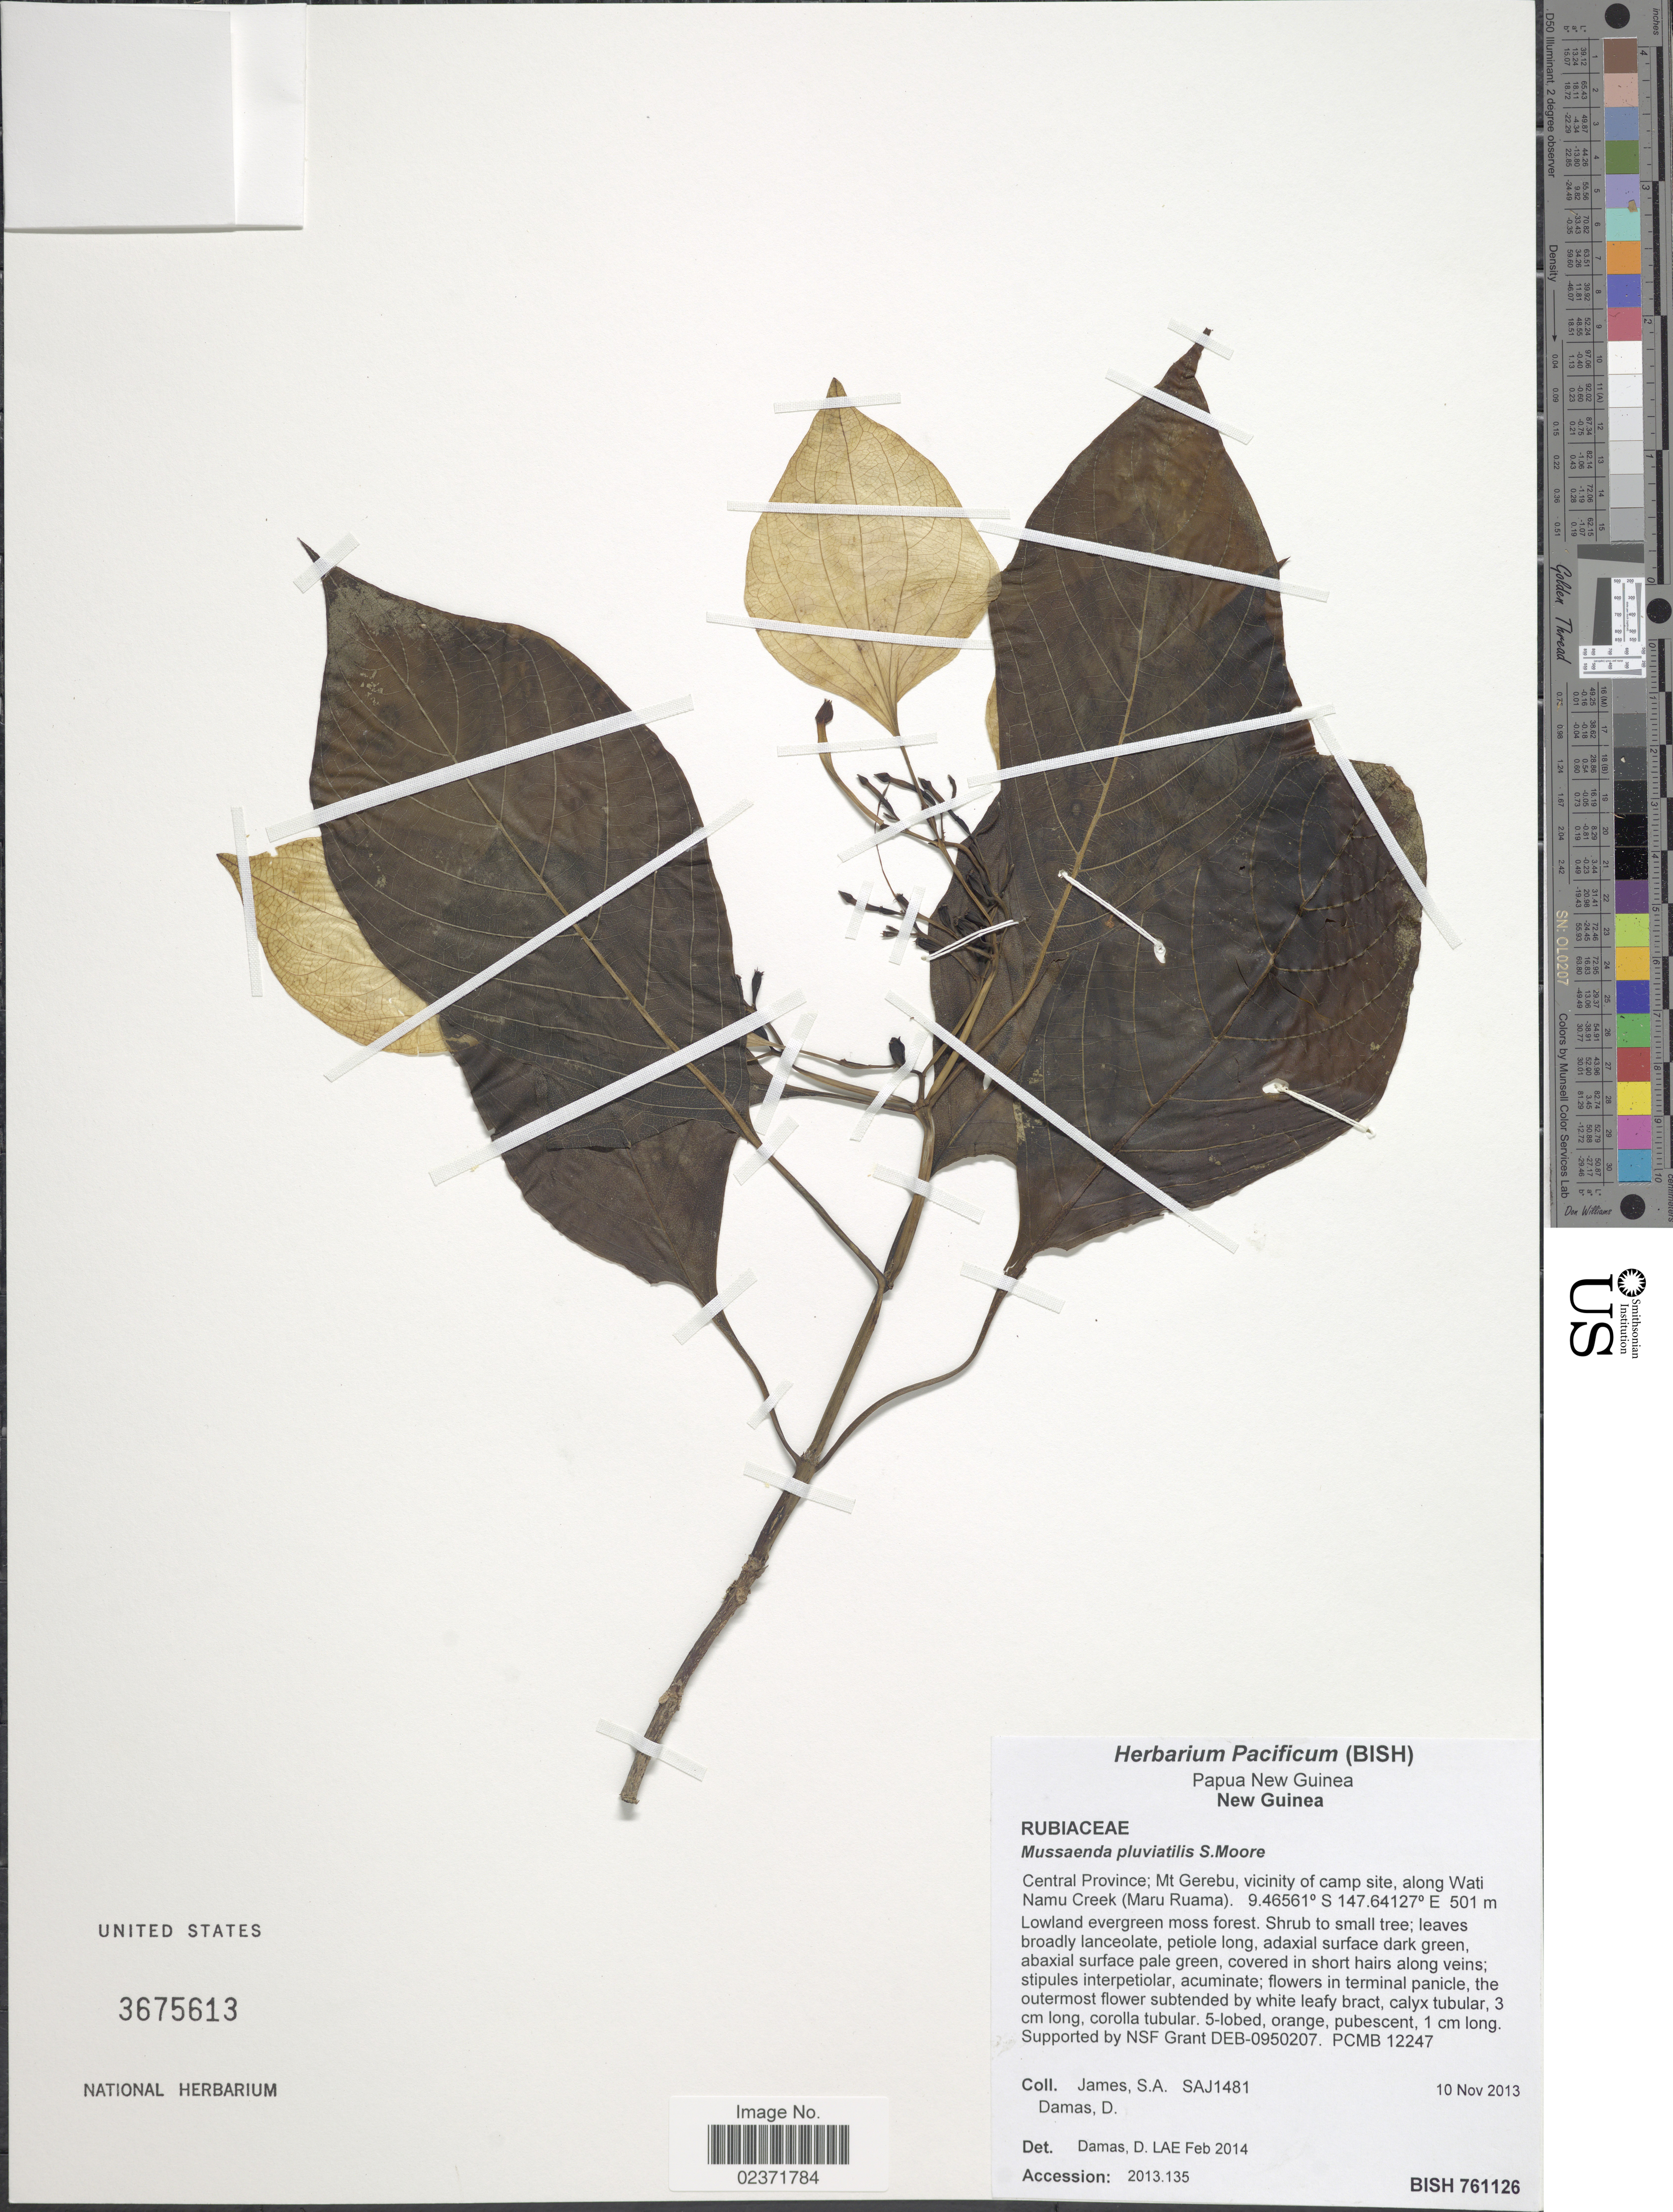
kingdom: Plantae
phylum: Tracheophyta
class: Magnoliopsida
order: Gentianales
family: Rubiaceae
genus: Mussaenda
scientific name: Mussaenda pluviatilis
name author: S. Moore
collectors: S. James & D. Damas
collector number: SAJ1481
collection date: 2013-11-10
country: Papua New Guinea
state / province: Central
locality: New Guinea, Mt. Gerebu, vicinity of camp site, along Wati Namu Creek (Maru Ruama)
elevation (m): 501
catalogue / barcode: US 3675613